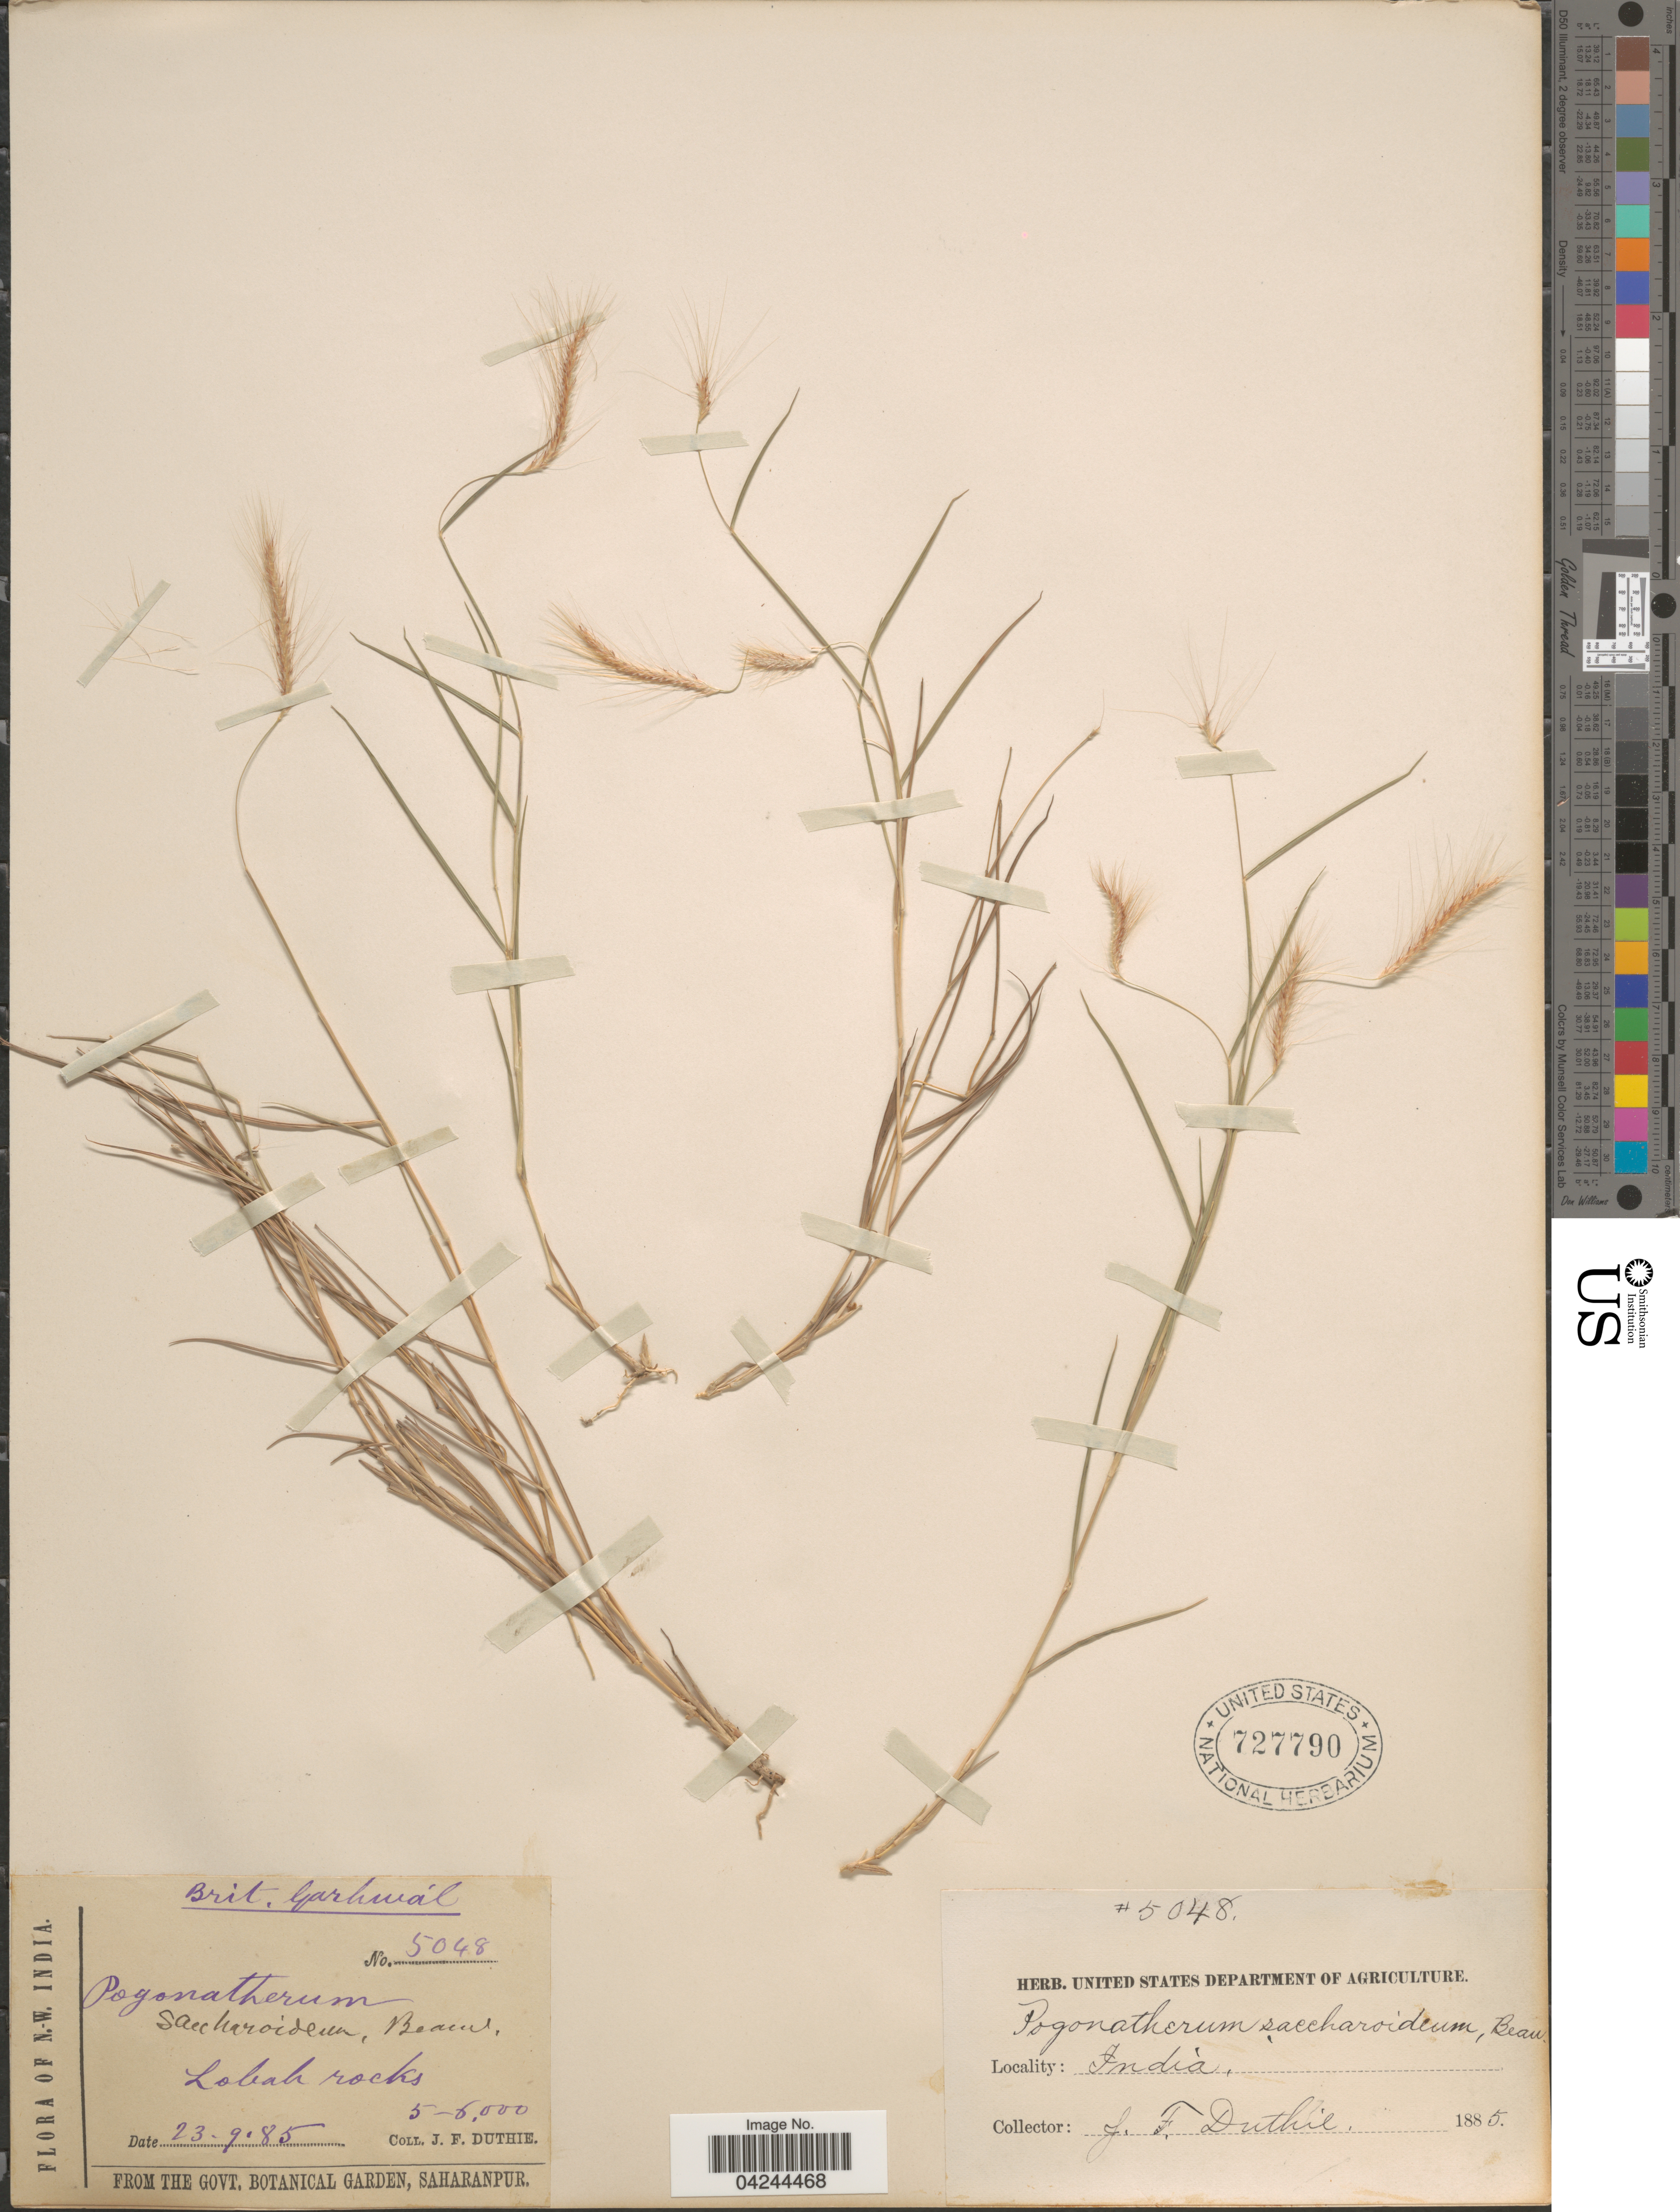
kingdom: Plantae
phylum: Tracheophyta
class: Liliopsida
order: Poales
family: Poaceae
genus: Pogonatherum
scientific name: Pogonatherum crinitum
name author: (Thunb.) Kunth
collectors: J. F. Duthie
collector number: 5048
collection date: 1885-09-23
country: India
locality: N.-W. India. Brit. Garhwal. Lobah rocks.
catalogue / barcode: US 727790